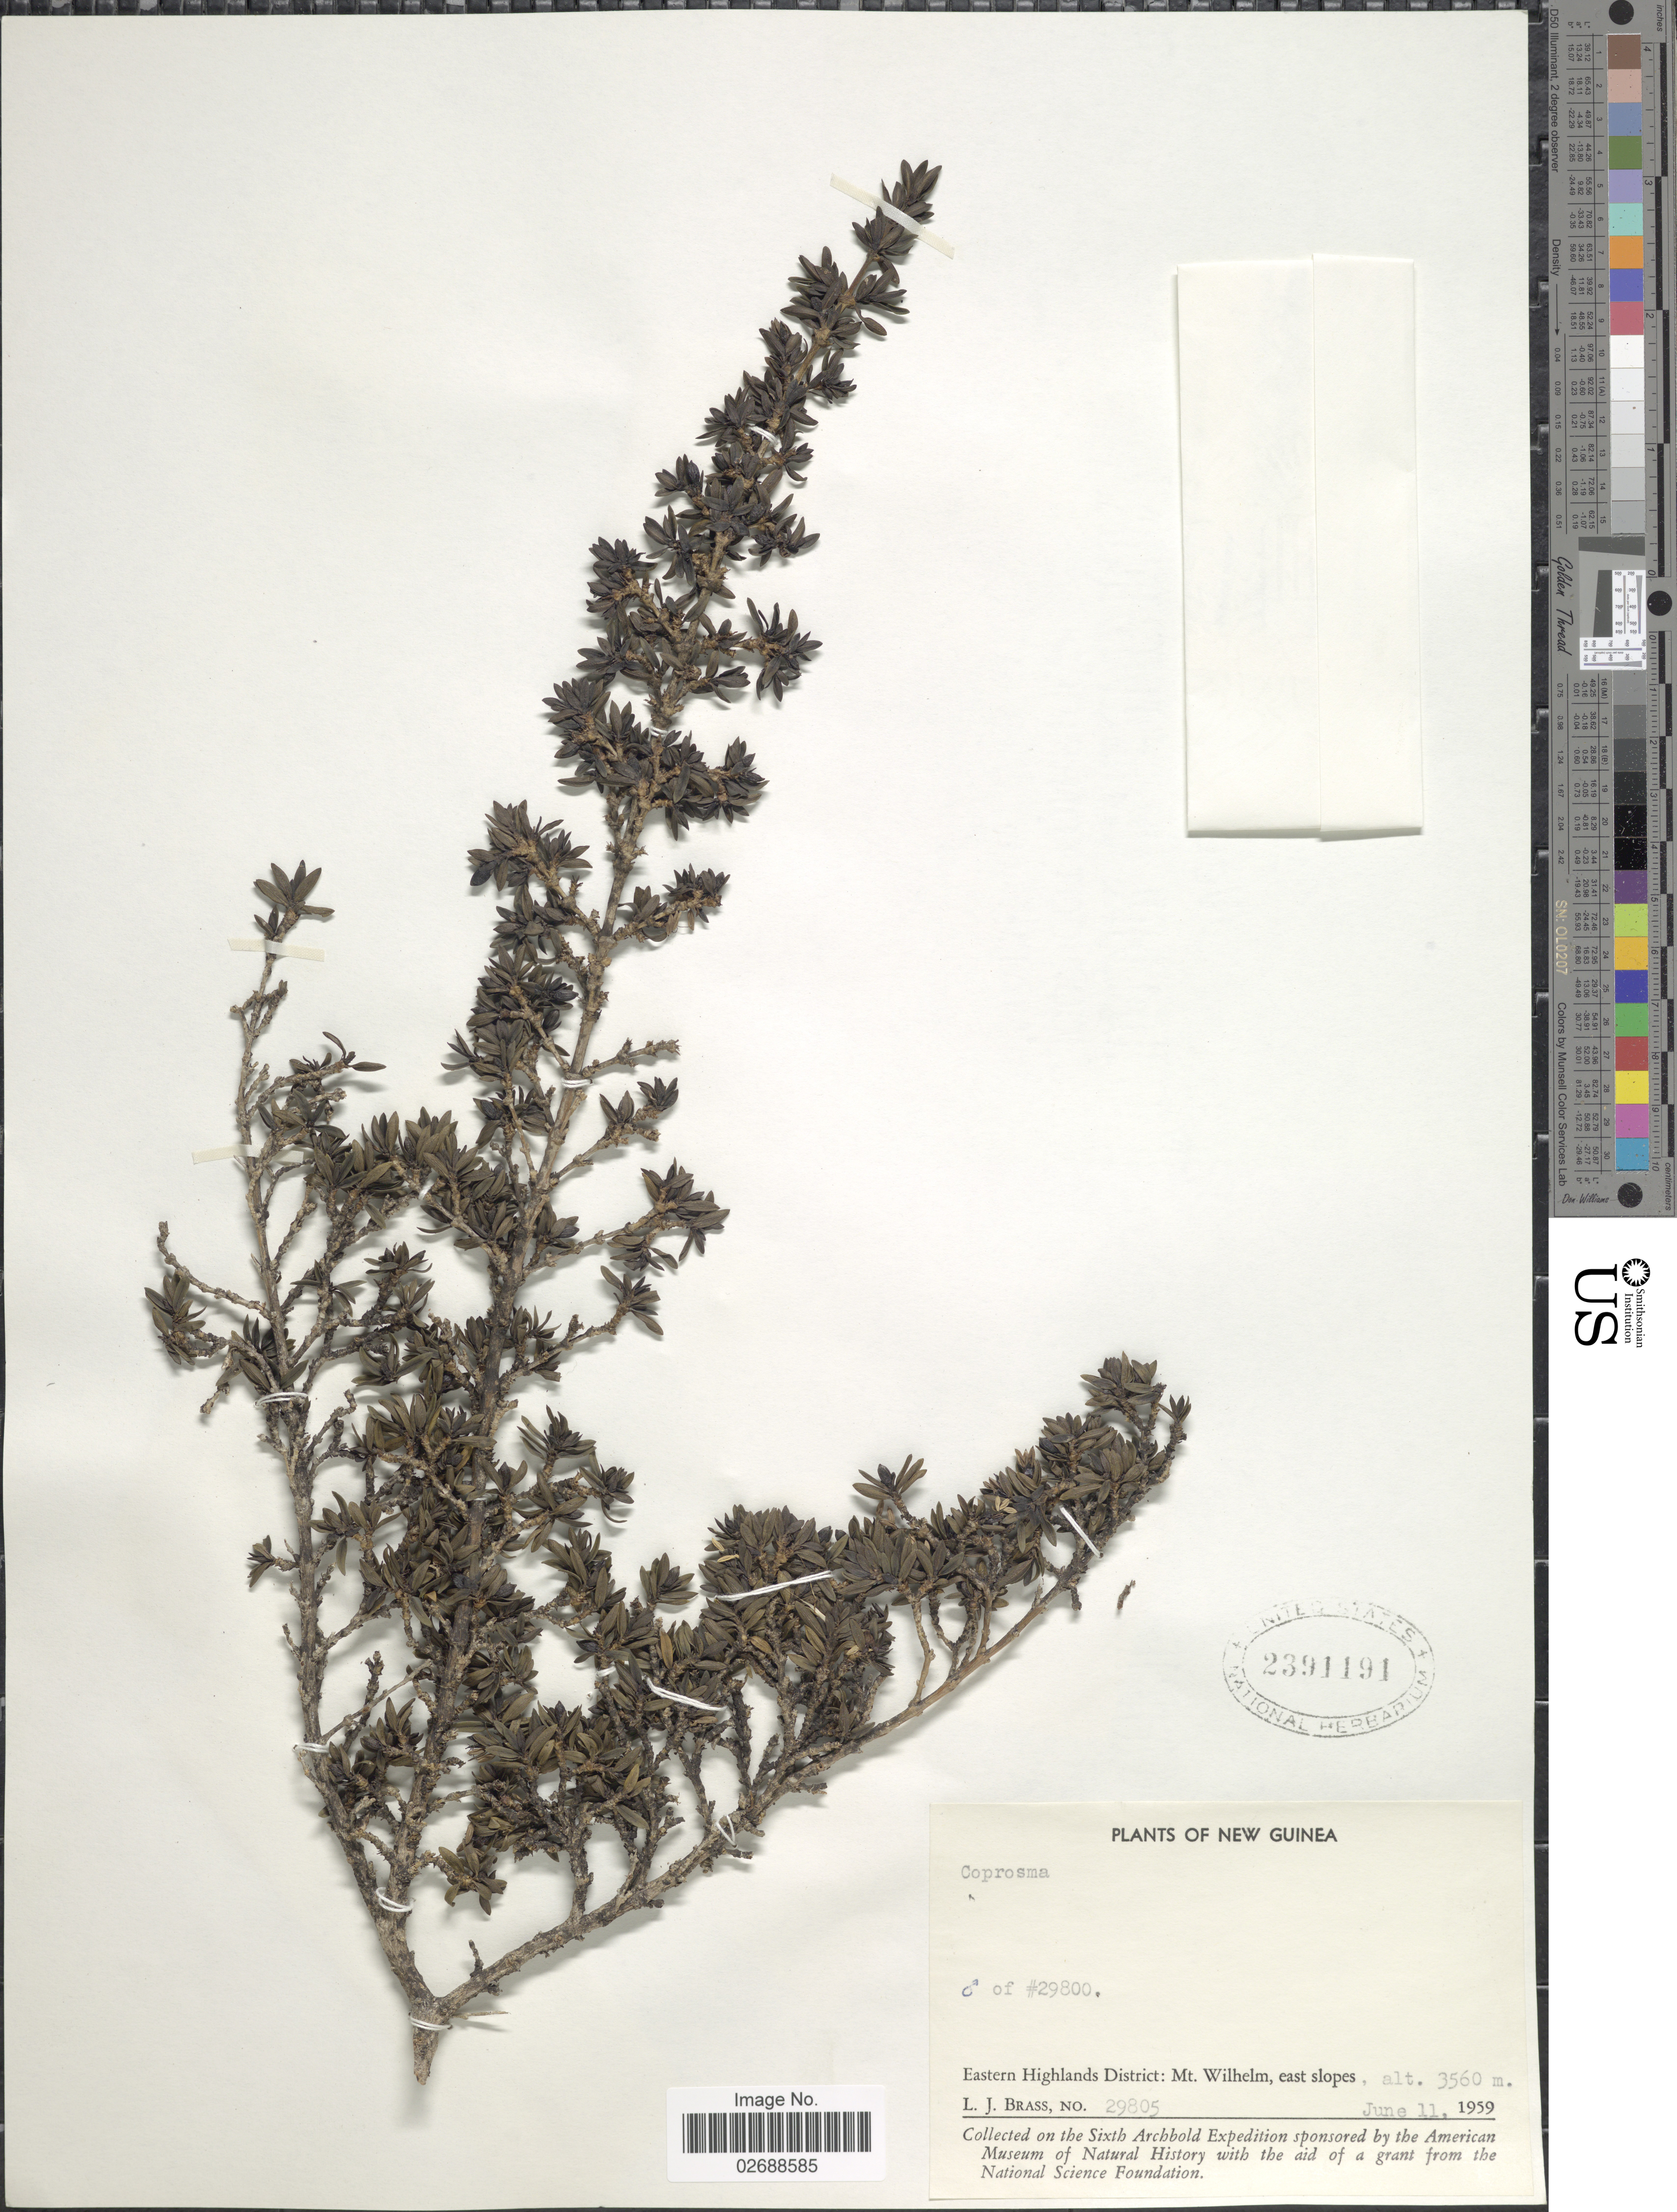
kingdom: Plantae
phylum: Tracheophyta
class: Magnoliopsida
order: Gentianales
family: Rubiaceae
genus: Coprosma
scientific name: Coprosma sp.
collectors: L. J. Brass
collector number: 29805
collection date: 1959-06-11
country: Papua New Guinea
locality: New Guinea. Eastern Highlands District: Mt. Wilhelm, east slopes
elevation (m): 3560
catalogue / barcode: US 2391191